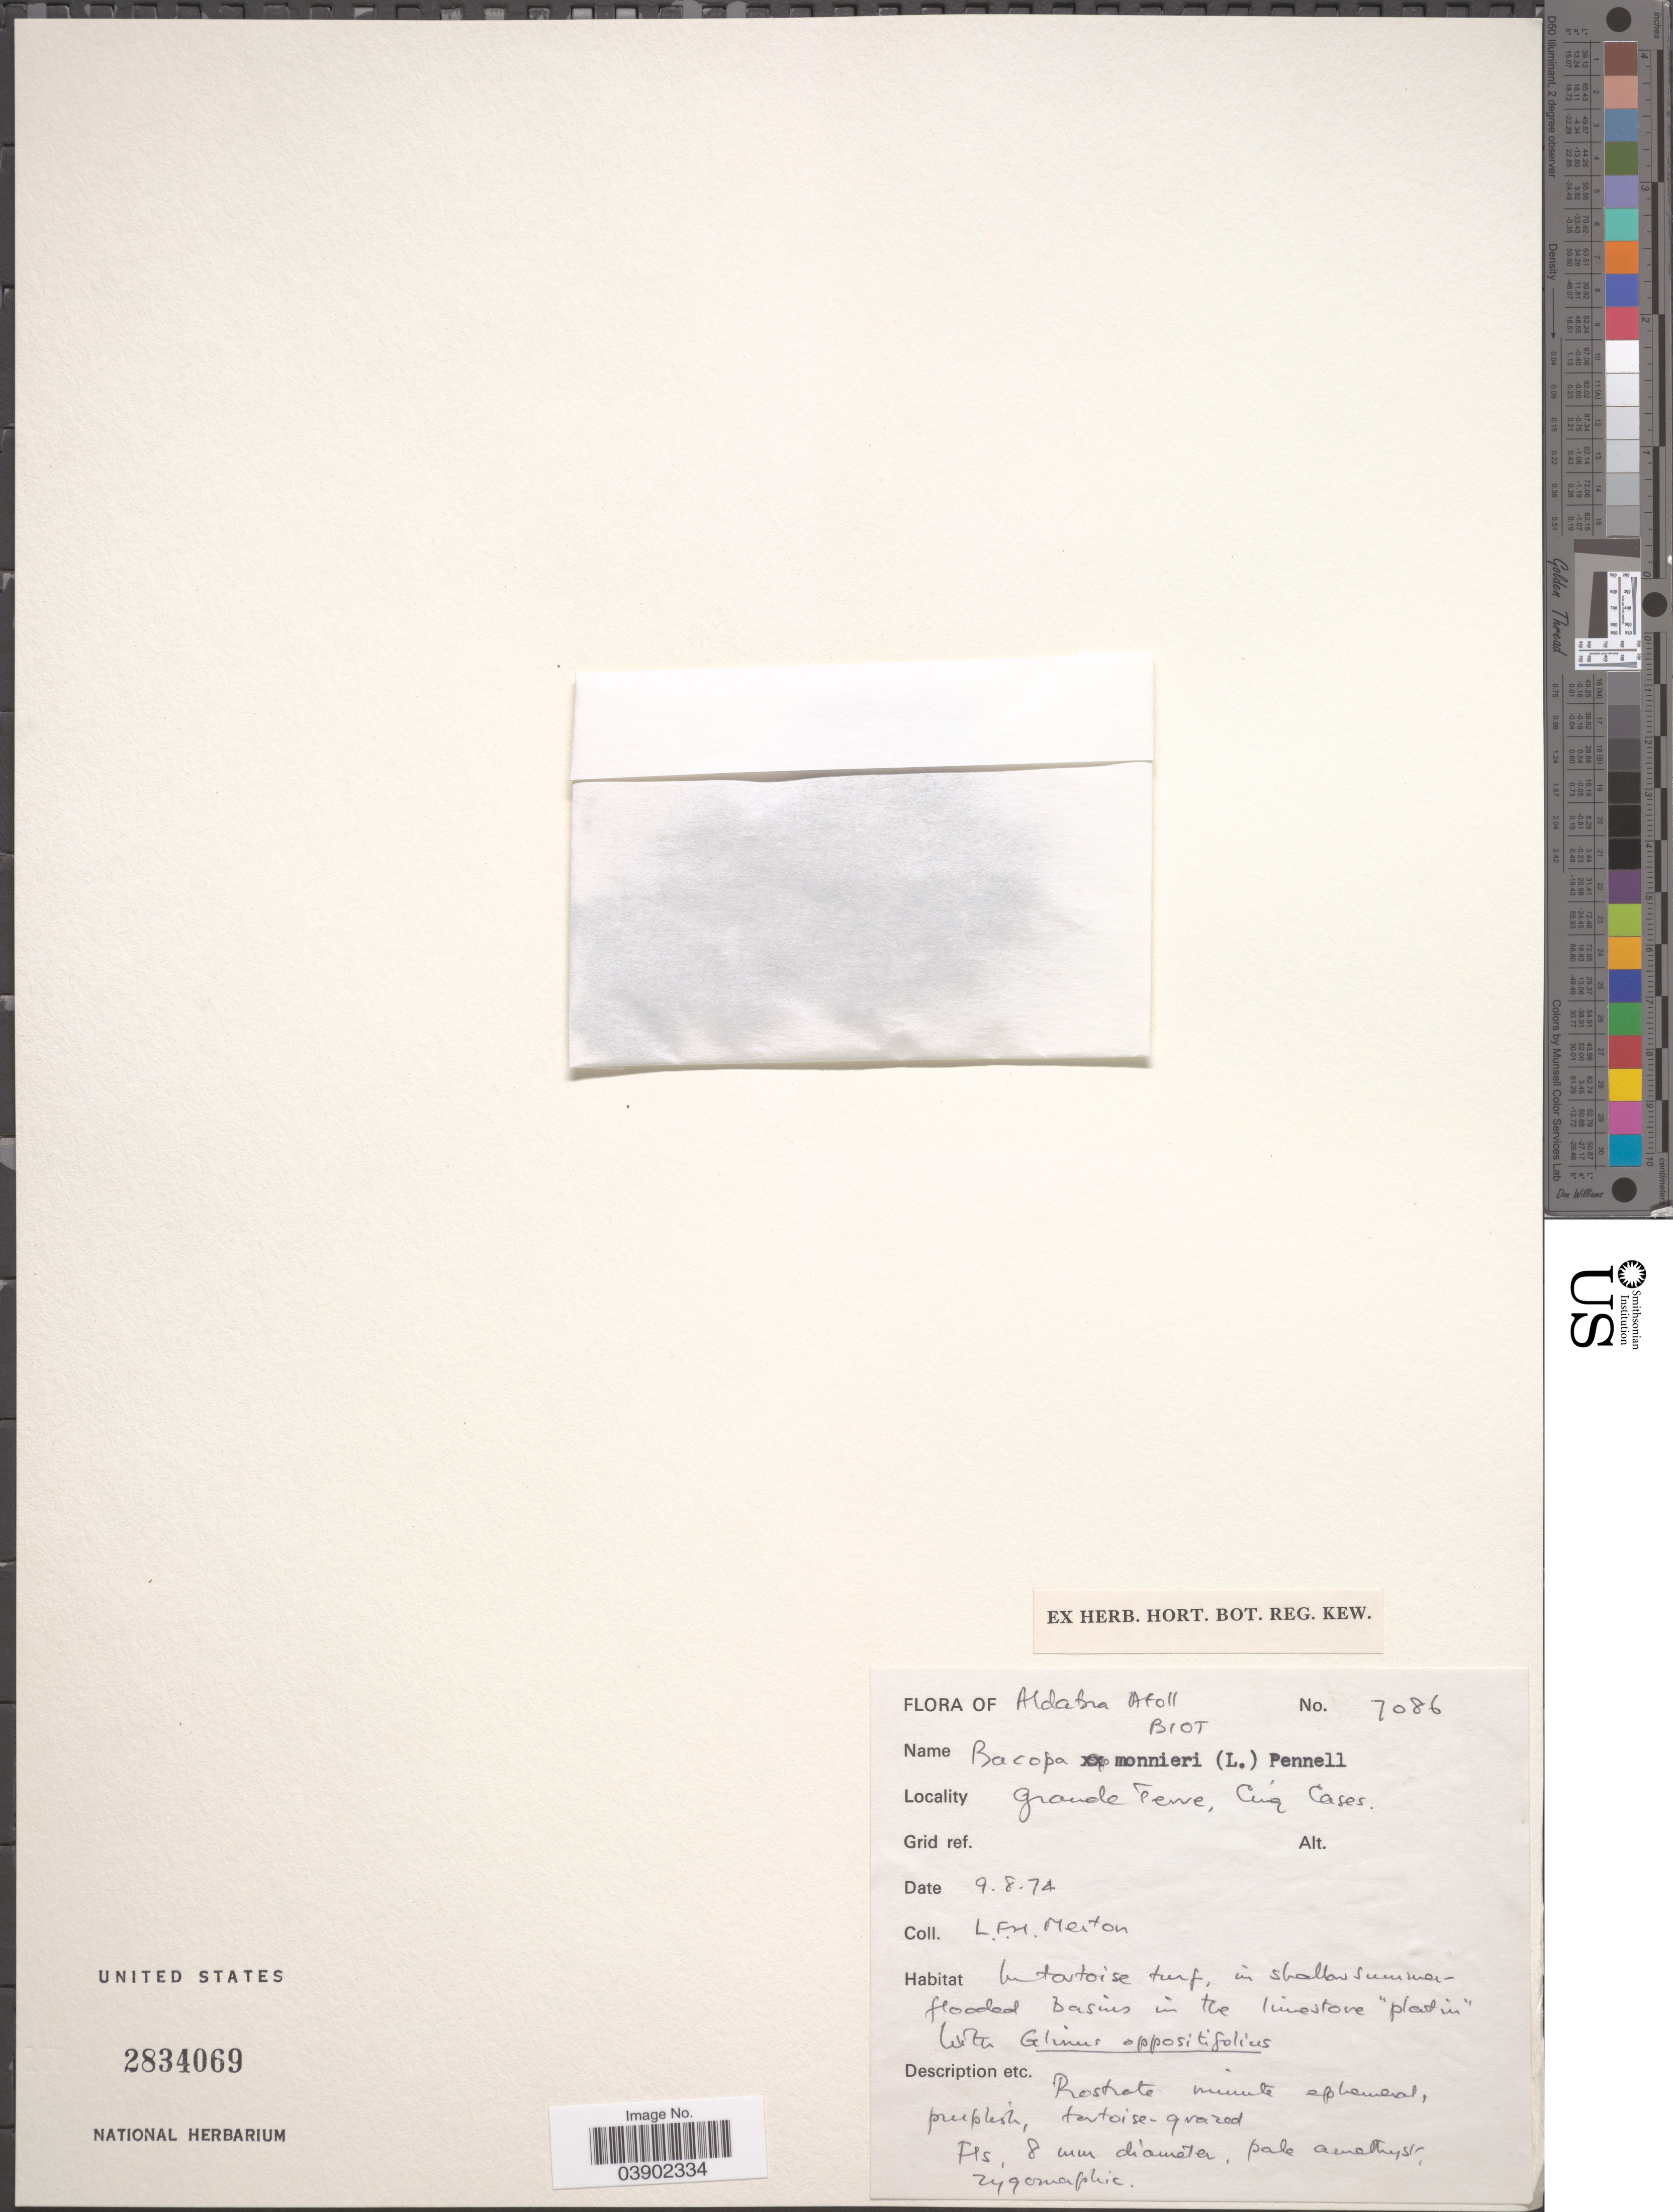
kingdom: Plantae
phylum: Tracheophyta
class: Magnoliopsida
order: Lamiales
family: Plantaginaceae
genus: Bacopa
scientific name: Bacopa monnieri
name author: (L.) Wettst.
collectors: L. Merton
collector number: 7086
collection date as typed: Transcribed d/m/y: 9/8/74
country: Seychelles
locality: Aldabra Atoll, Biot. Grande Terre, Cinq Cases.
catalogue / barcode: US 2834069